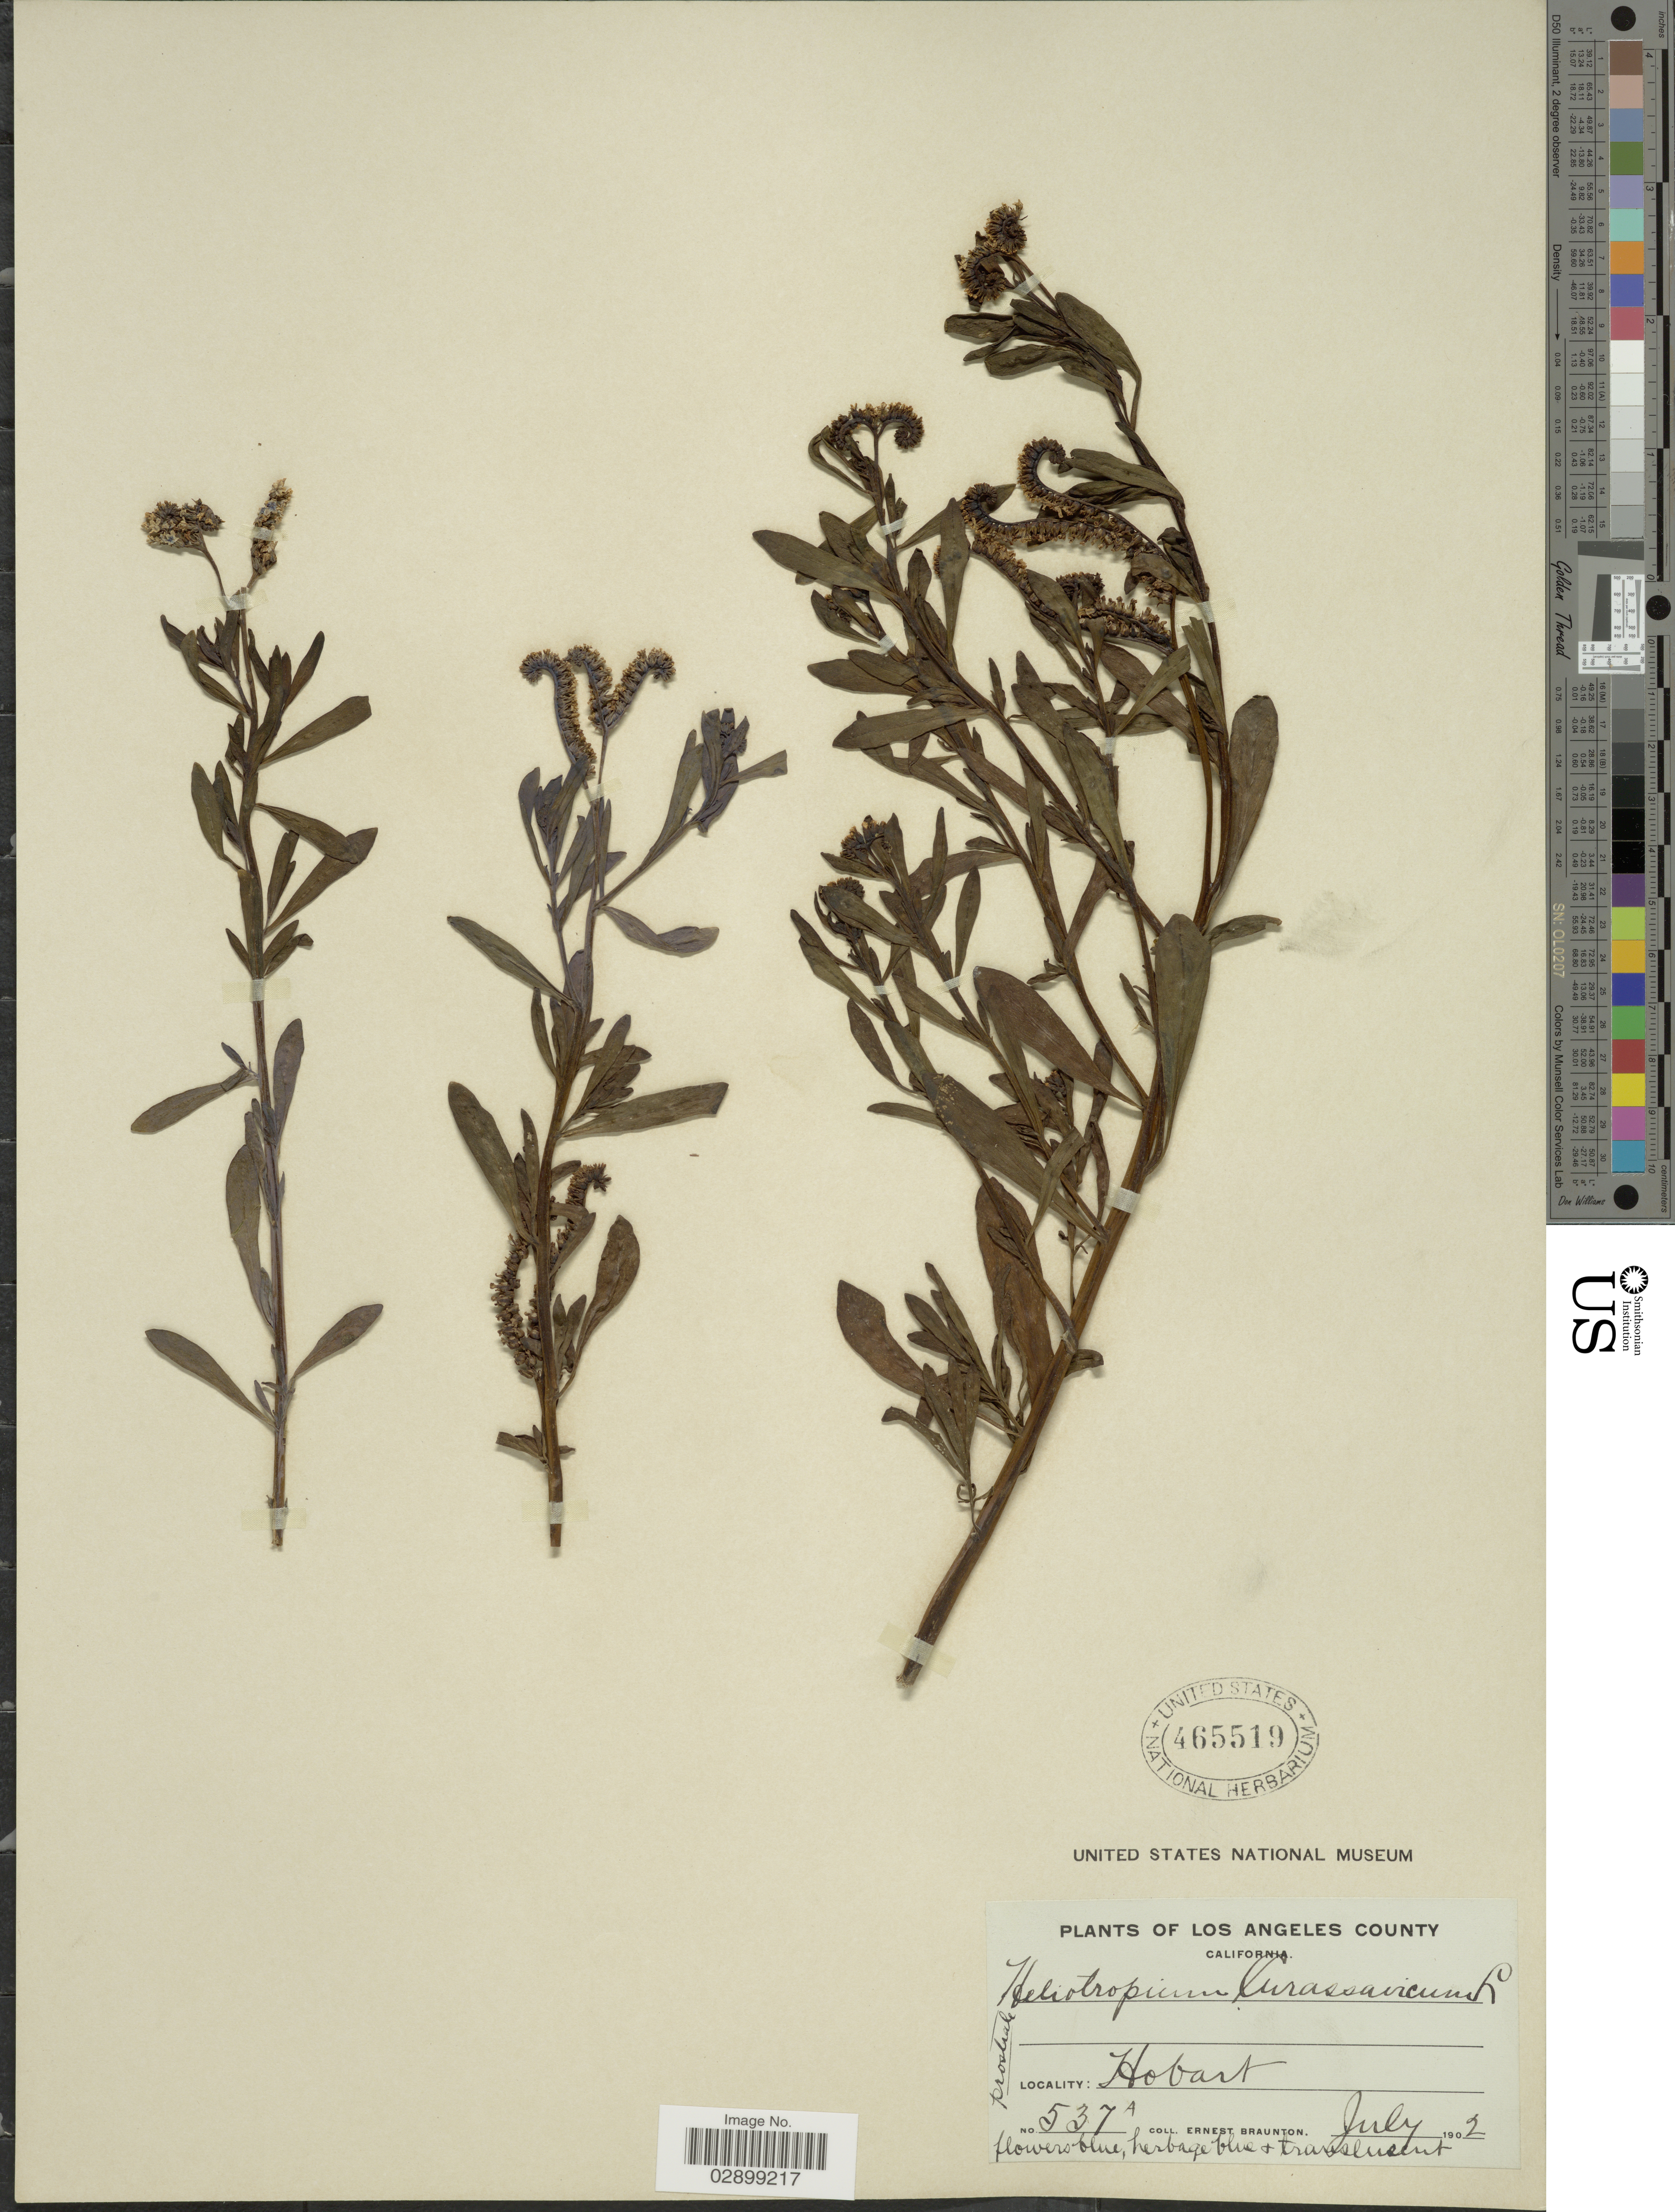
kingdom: Plantae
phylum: Tracheophyta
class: Magnoliopsida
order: Boraginales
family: Heliotropiaceae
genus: Heliotropium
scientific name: Heliotropium sp.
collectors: E. Braunton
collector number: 537A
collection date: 1902-07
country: United States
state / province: California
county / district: Los Angeles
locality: Los Angeles County. Hobart.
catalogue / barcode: US 465519